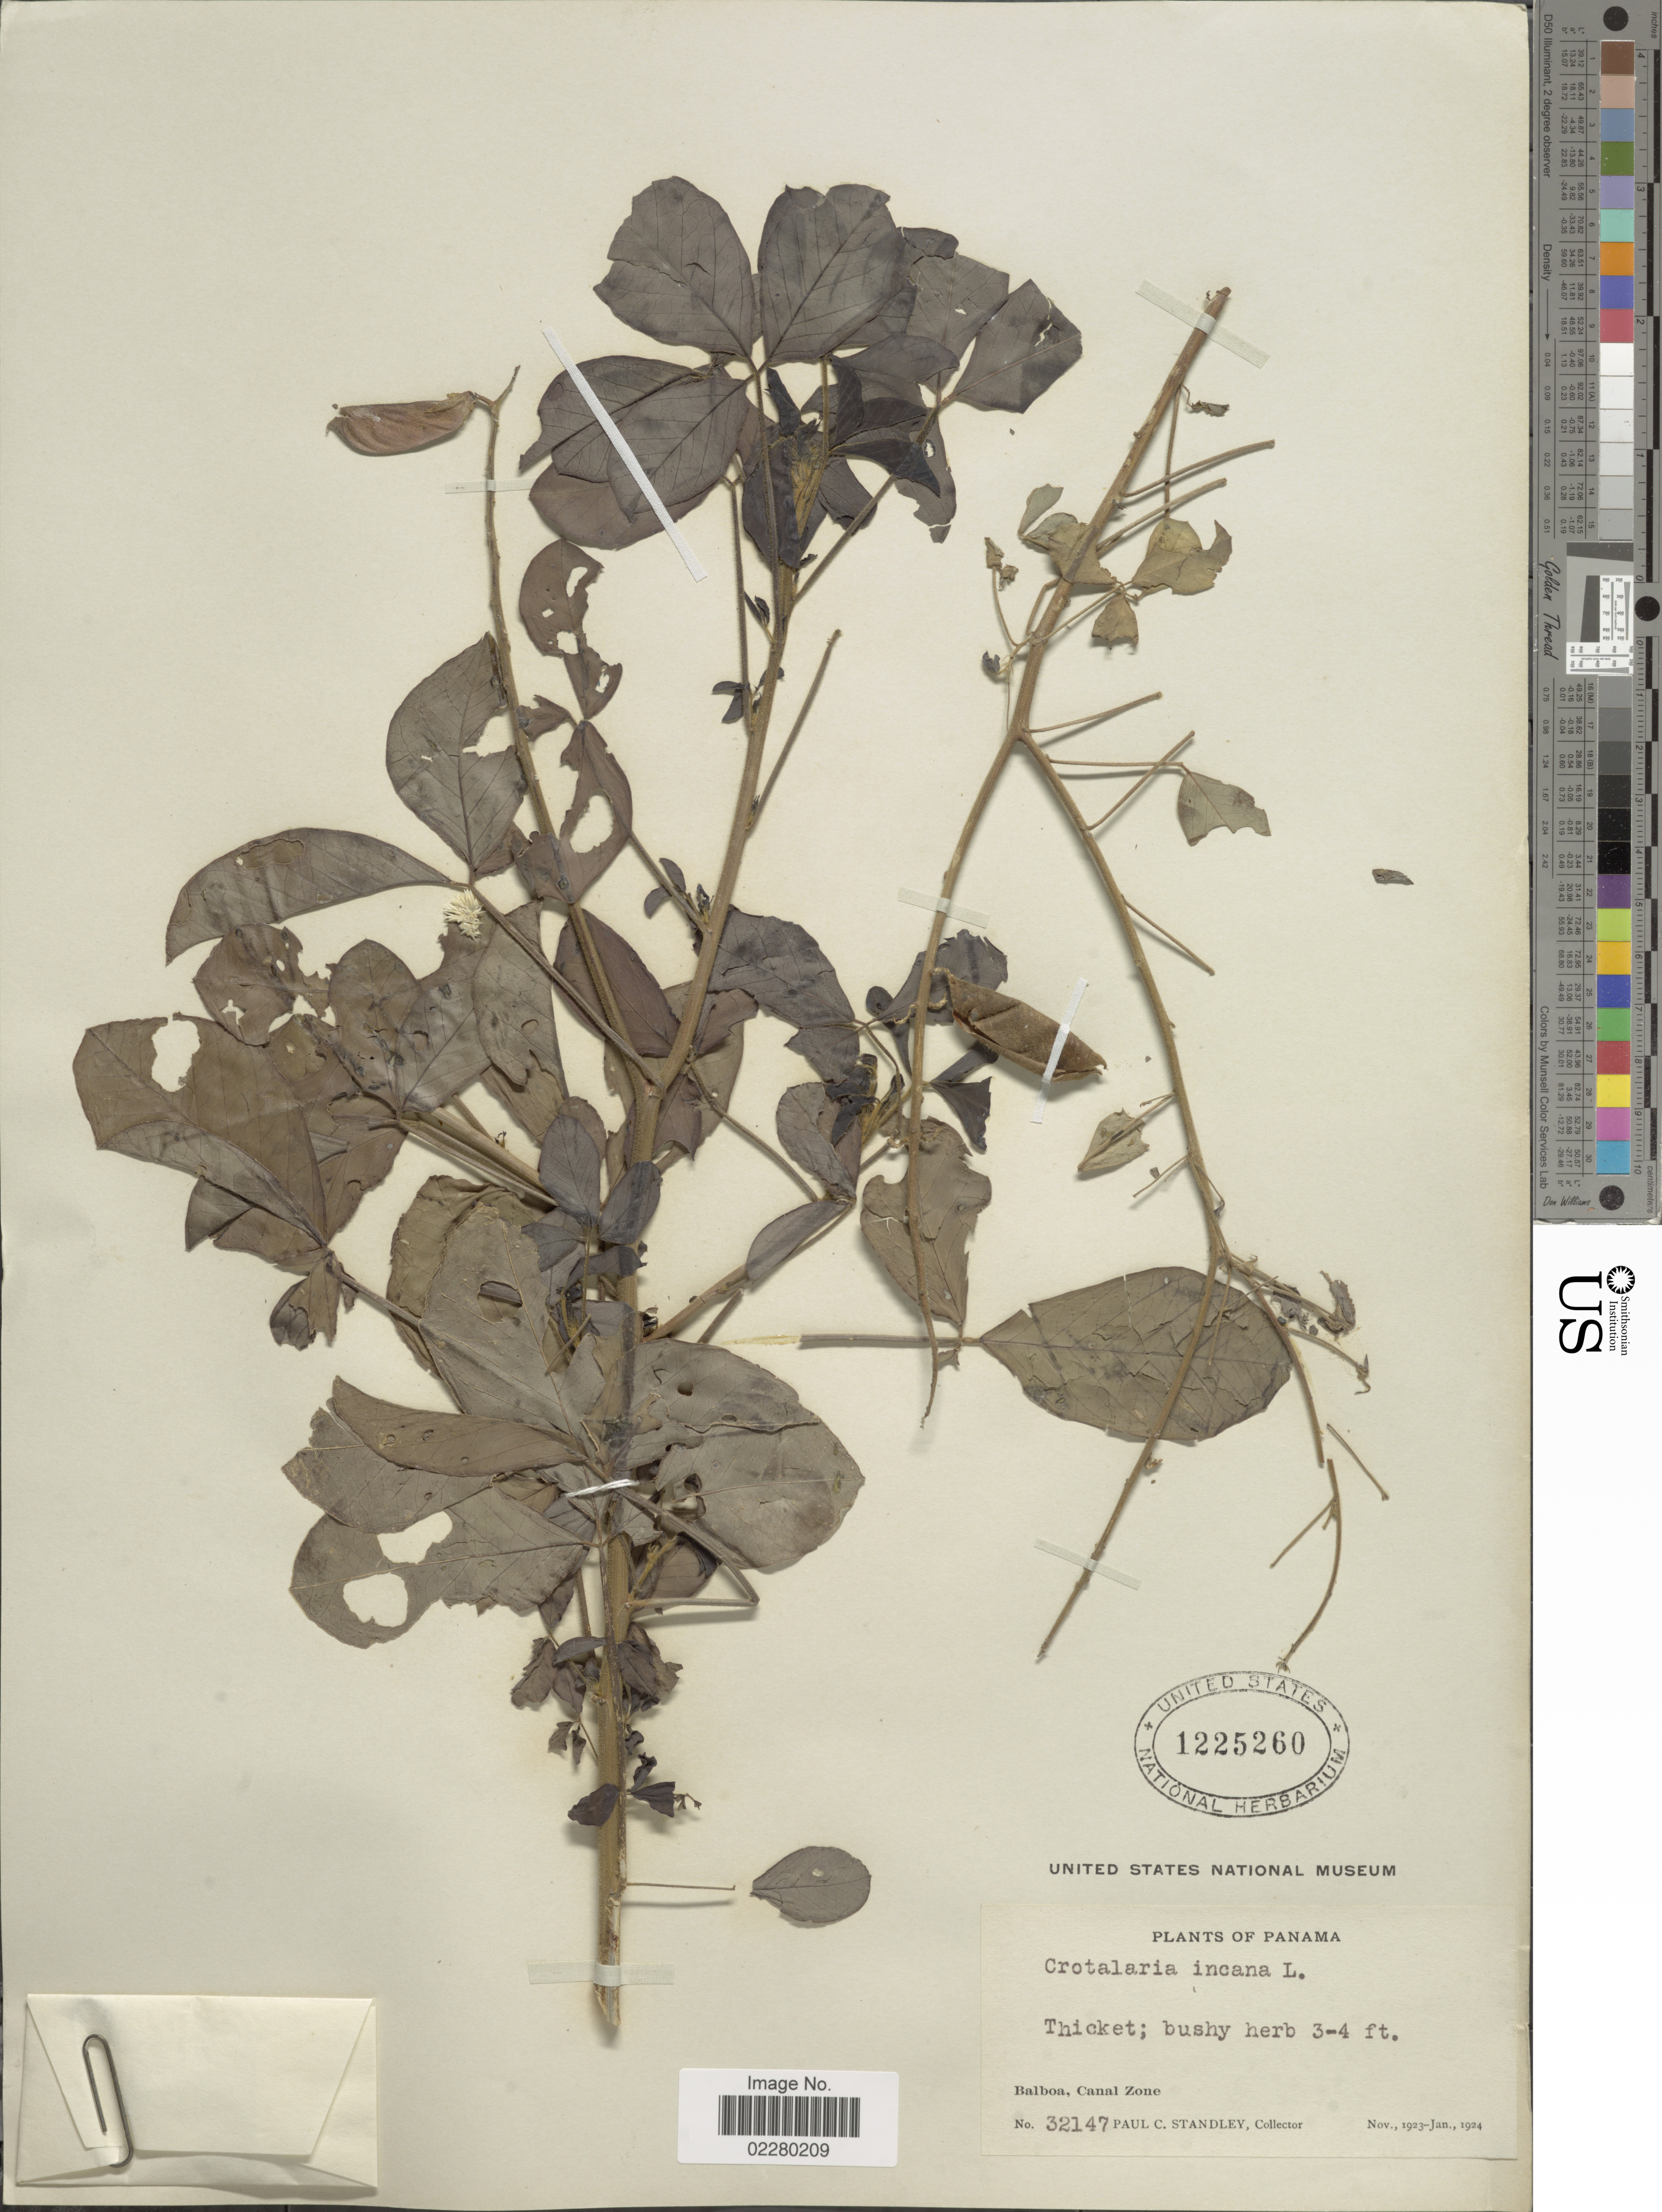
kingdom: Plantae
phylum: Tracheophyta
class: Magnoliopsida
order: Fabales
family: Fabaceae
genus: Crotalaria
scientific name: Crotalaria incana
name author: L.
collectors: P. C. Standley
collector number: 32147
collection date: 1923-11/1924-01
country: Panama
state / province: Colón / Panamá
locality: Balboa, Canal Zone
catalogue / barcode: US 1225260